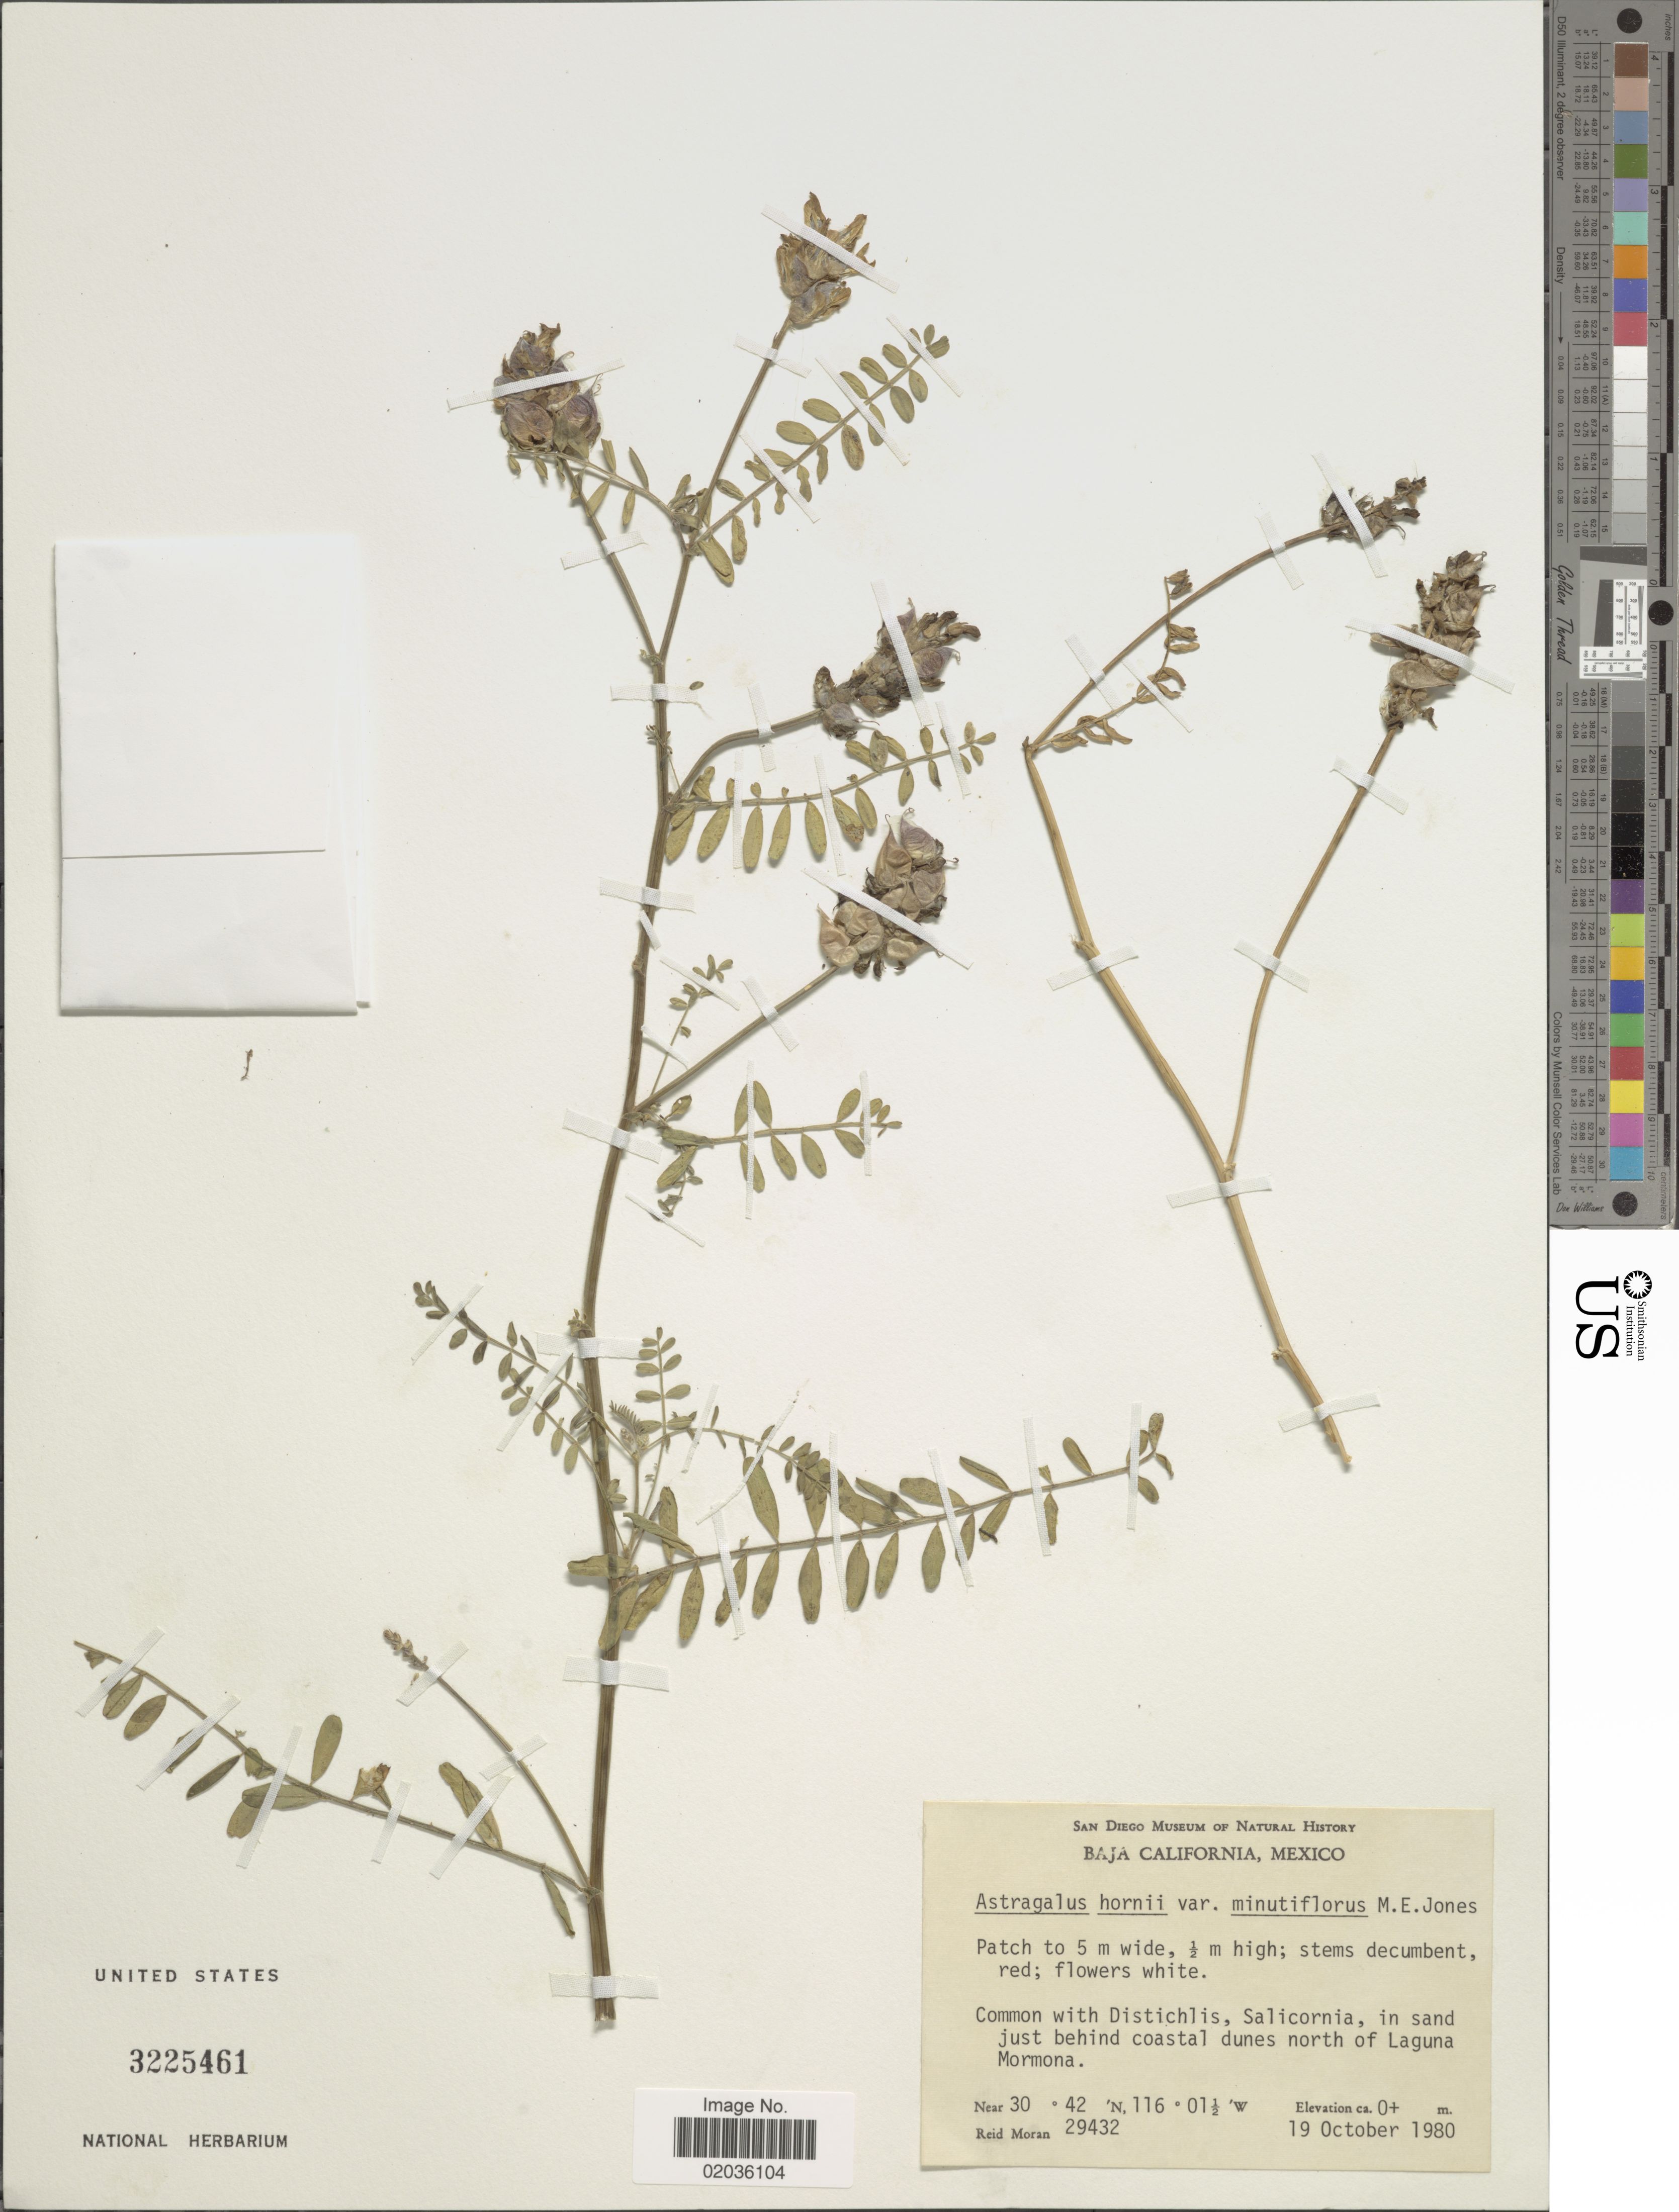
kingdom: Plantae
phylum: Tracheophyta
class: Magnoliopsida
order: Fabales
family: Fabaceae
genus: Astragalus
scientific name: Astragalus hornii var. minutiflorus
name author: M.E. Jones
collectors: R. V. Moran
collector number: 29432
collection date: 1980-10-19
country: Mexico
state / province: Baja California Norte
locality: In sand just behind coastal dunes north of Laguna Mormona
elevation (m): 0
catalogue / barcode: US 3225461